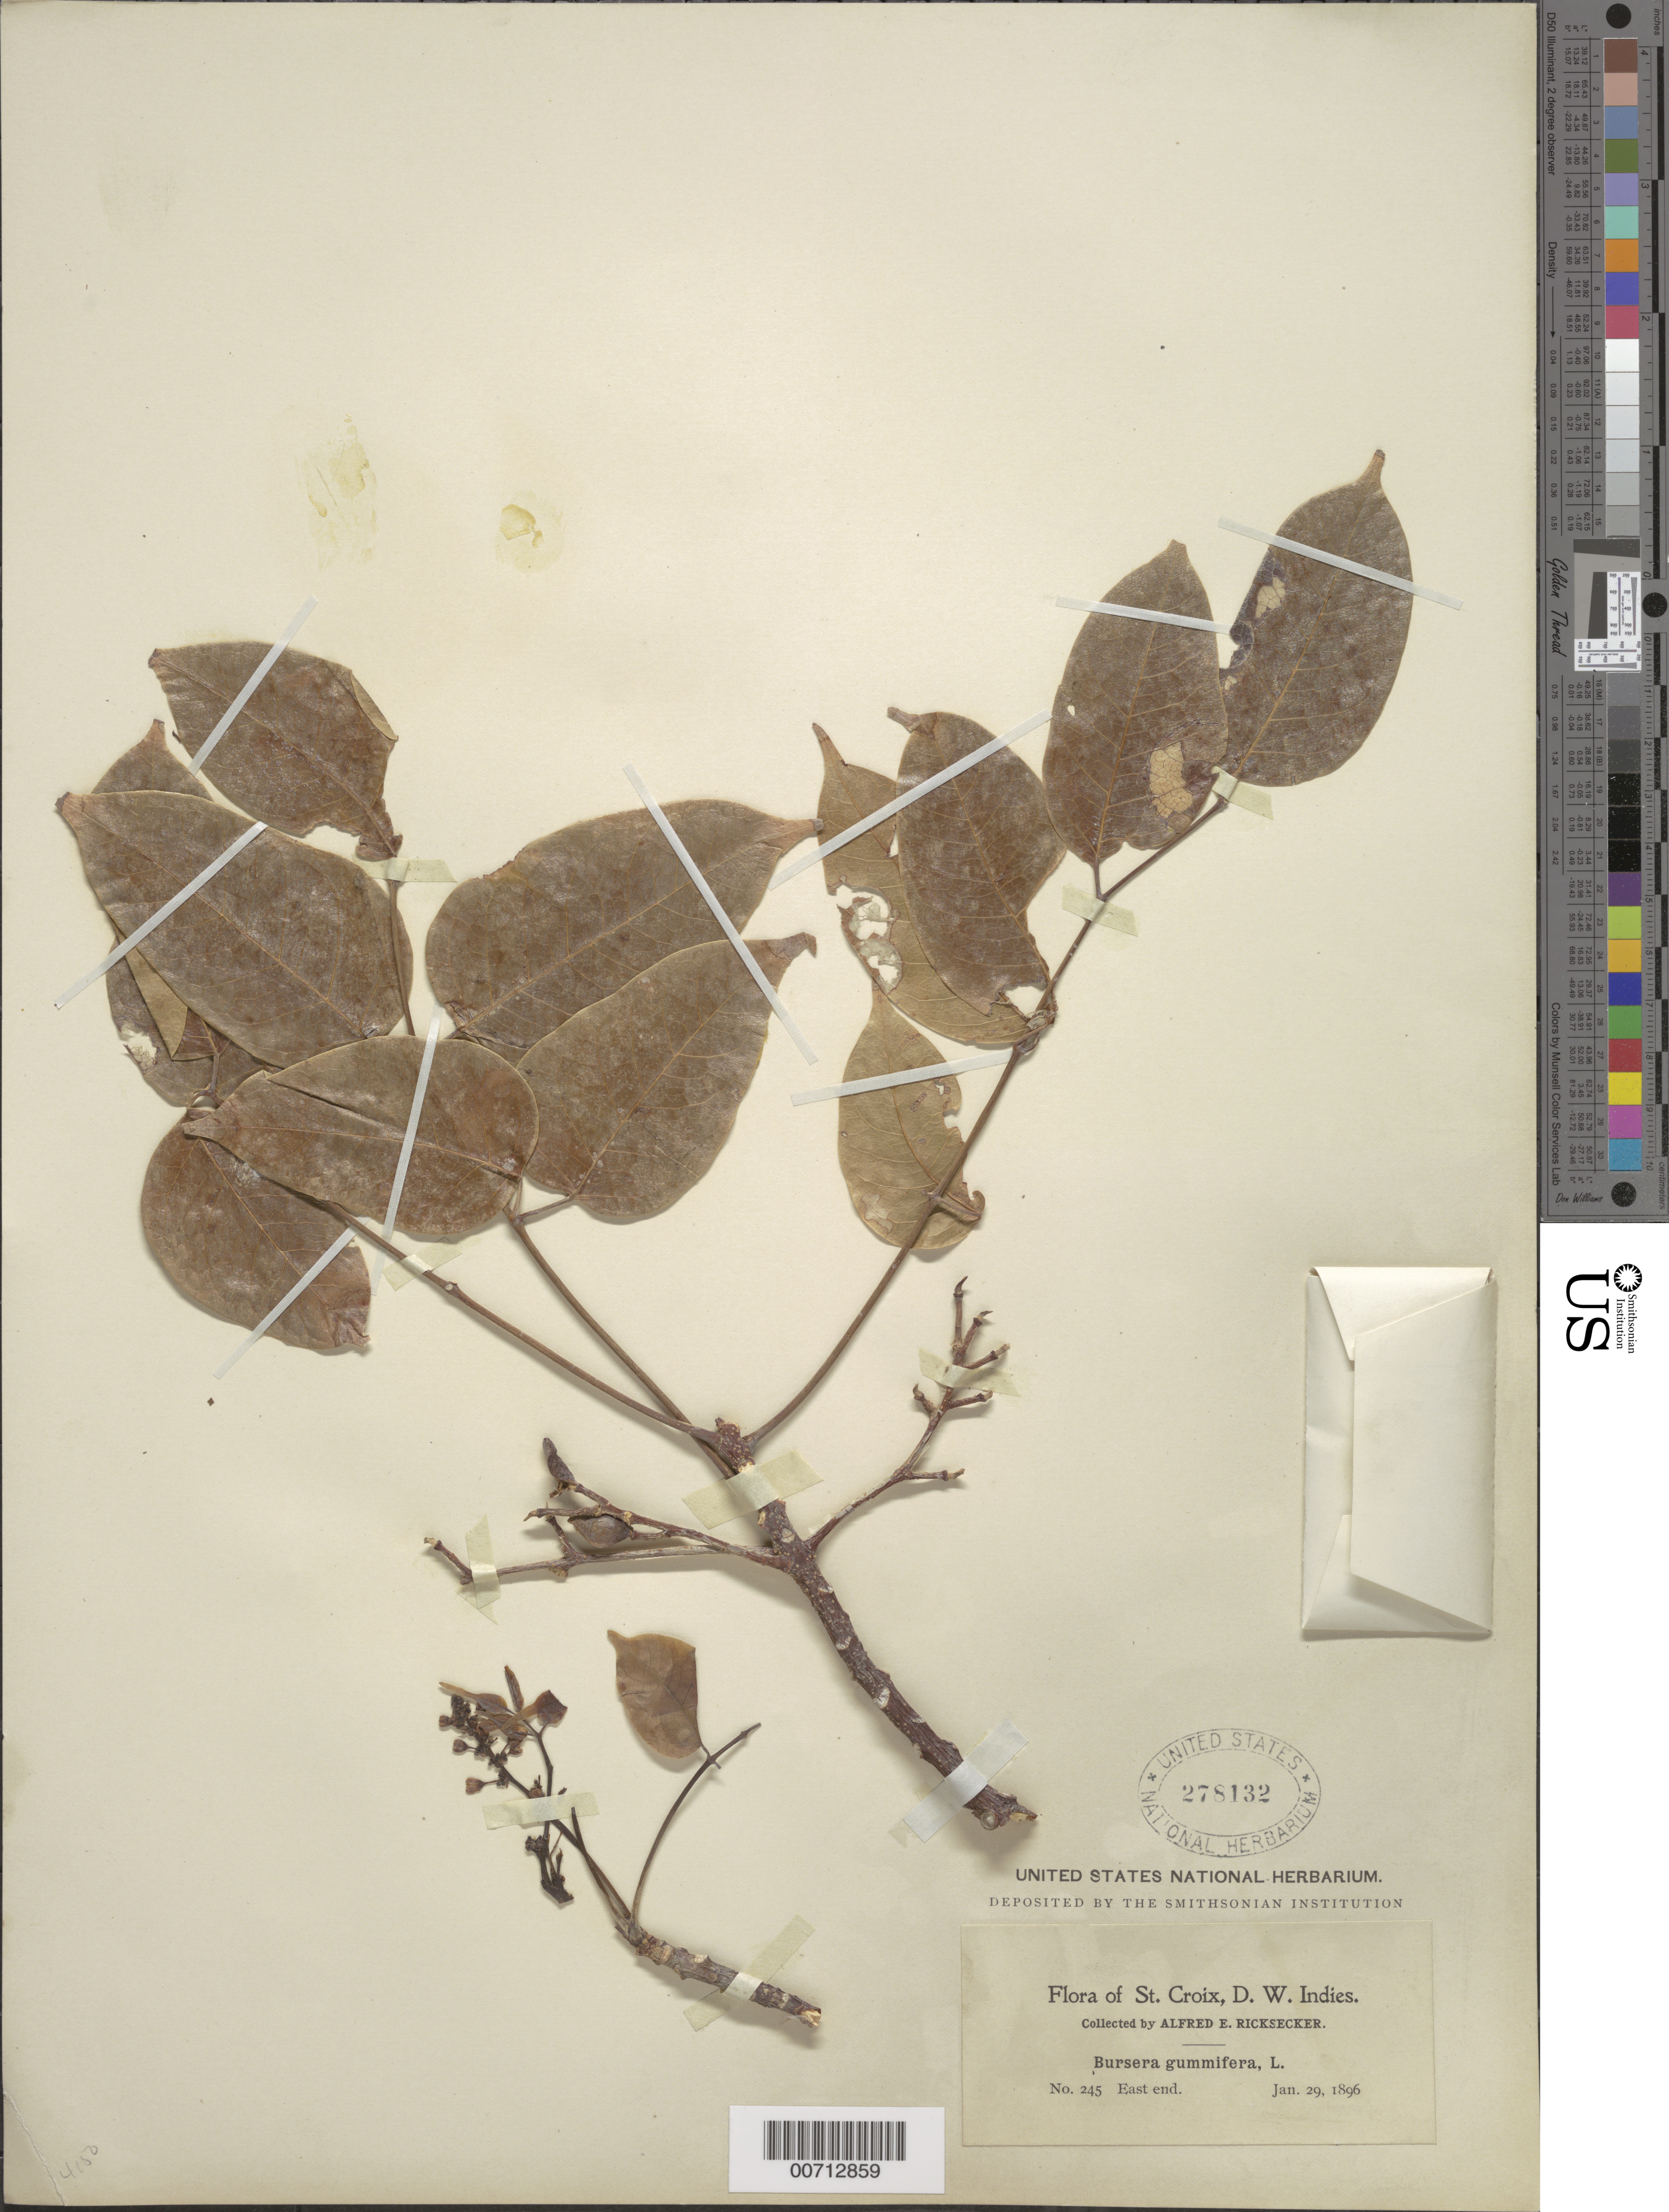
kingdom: Plantae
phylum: Tracheophyta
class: Magnoliopsida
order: Sapindales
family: Burseraceae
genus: Bursera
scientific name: Bursera simaruba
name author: (L.) Sarg.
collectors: A. E. Ricksecker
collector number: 245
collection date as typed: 29 Jan 1896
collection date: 1896-01-29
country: U.S. Virgin Islands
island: St. Croix Island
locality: East End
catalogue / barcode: US 278132